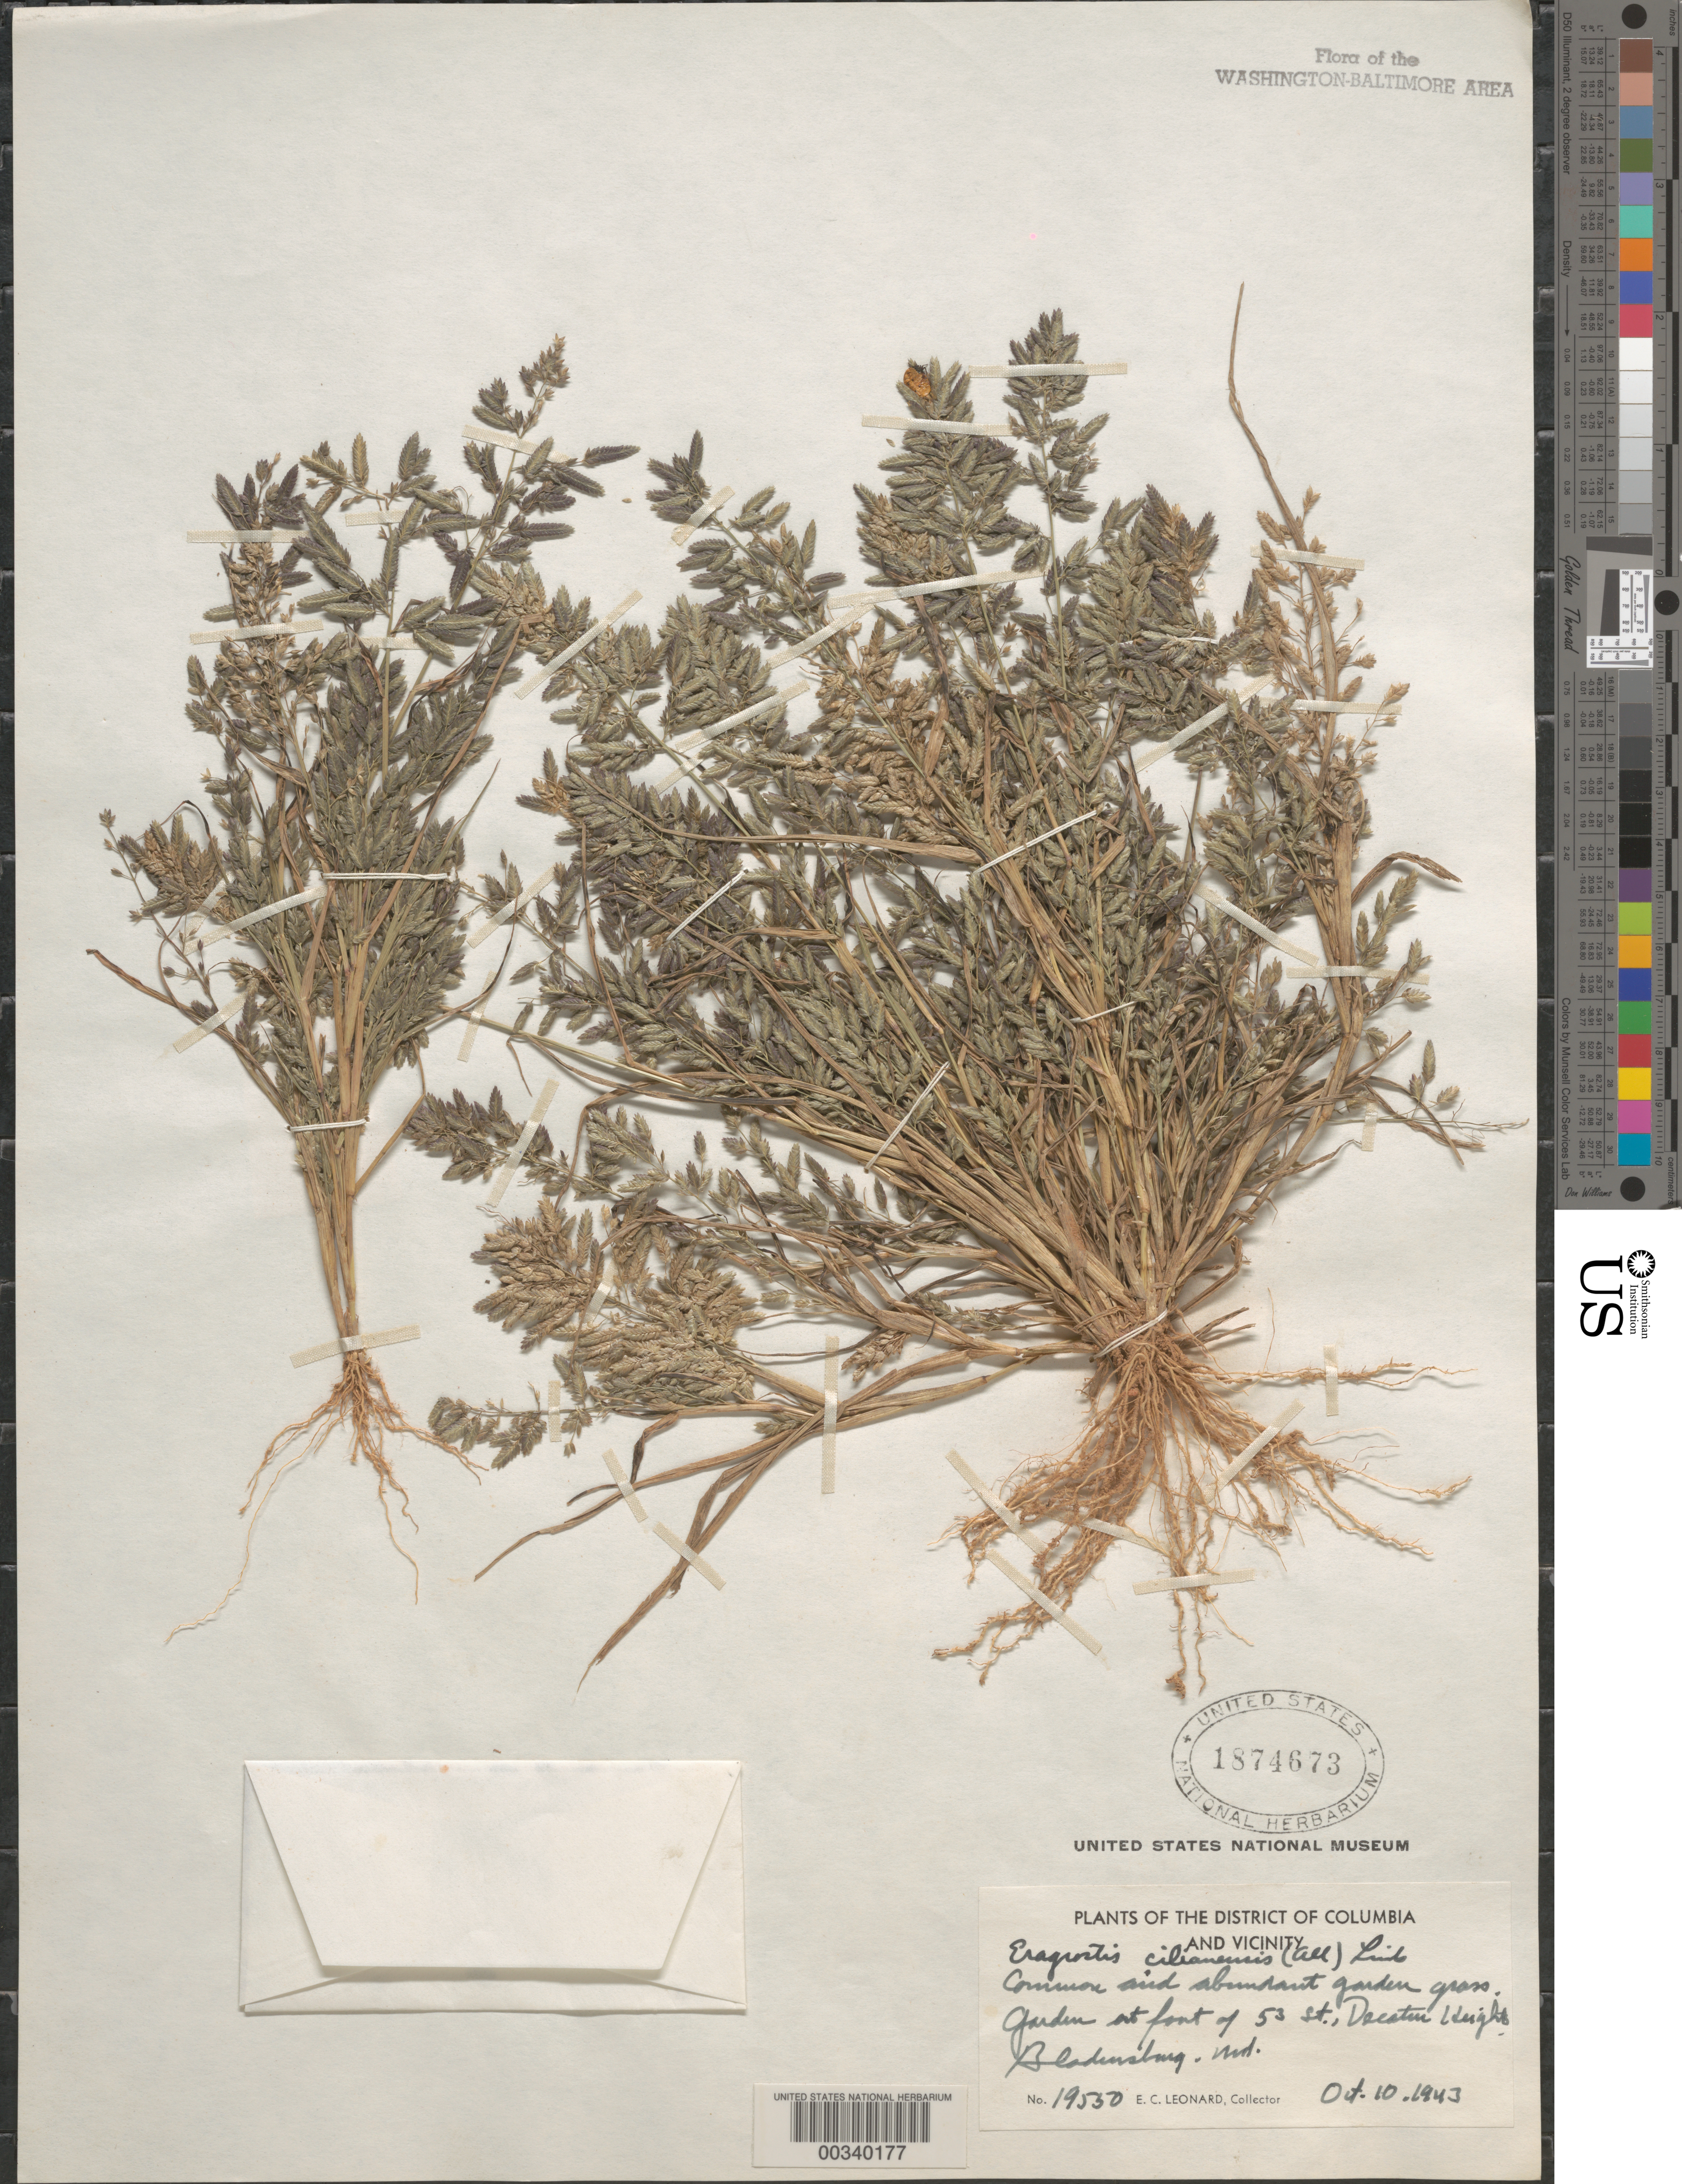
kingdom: Plantae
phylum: Tracheophyta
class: Liliopsida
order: Poales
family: Poaceae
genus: Eragrostis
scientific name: Eragrostis cilianensis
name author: (Bellardi) Vignolo ex Janch.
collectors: E. C. Leonard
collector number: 19550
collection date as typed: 10 Oct 1943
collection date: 1943-10-10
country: United States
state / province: Maryland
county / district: Prince George's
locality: Bladensburg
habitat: Garden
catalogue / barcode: US 1874673